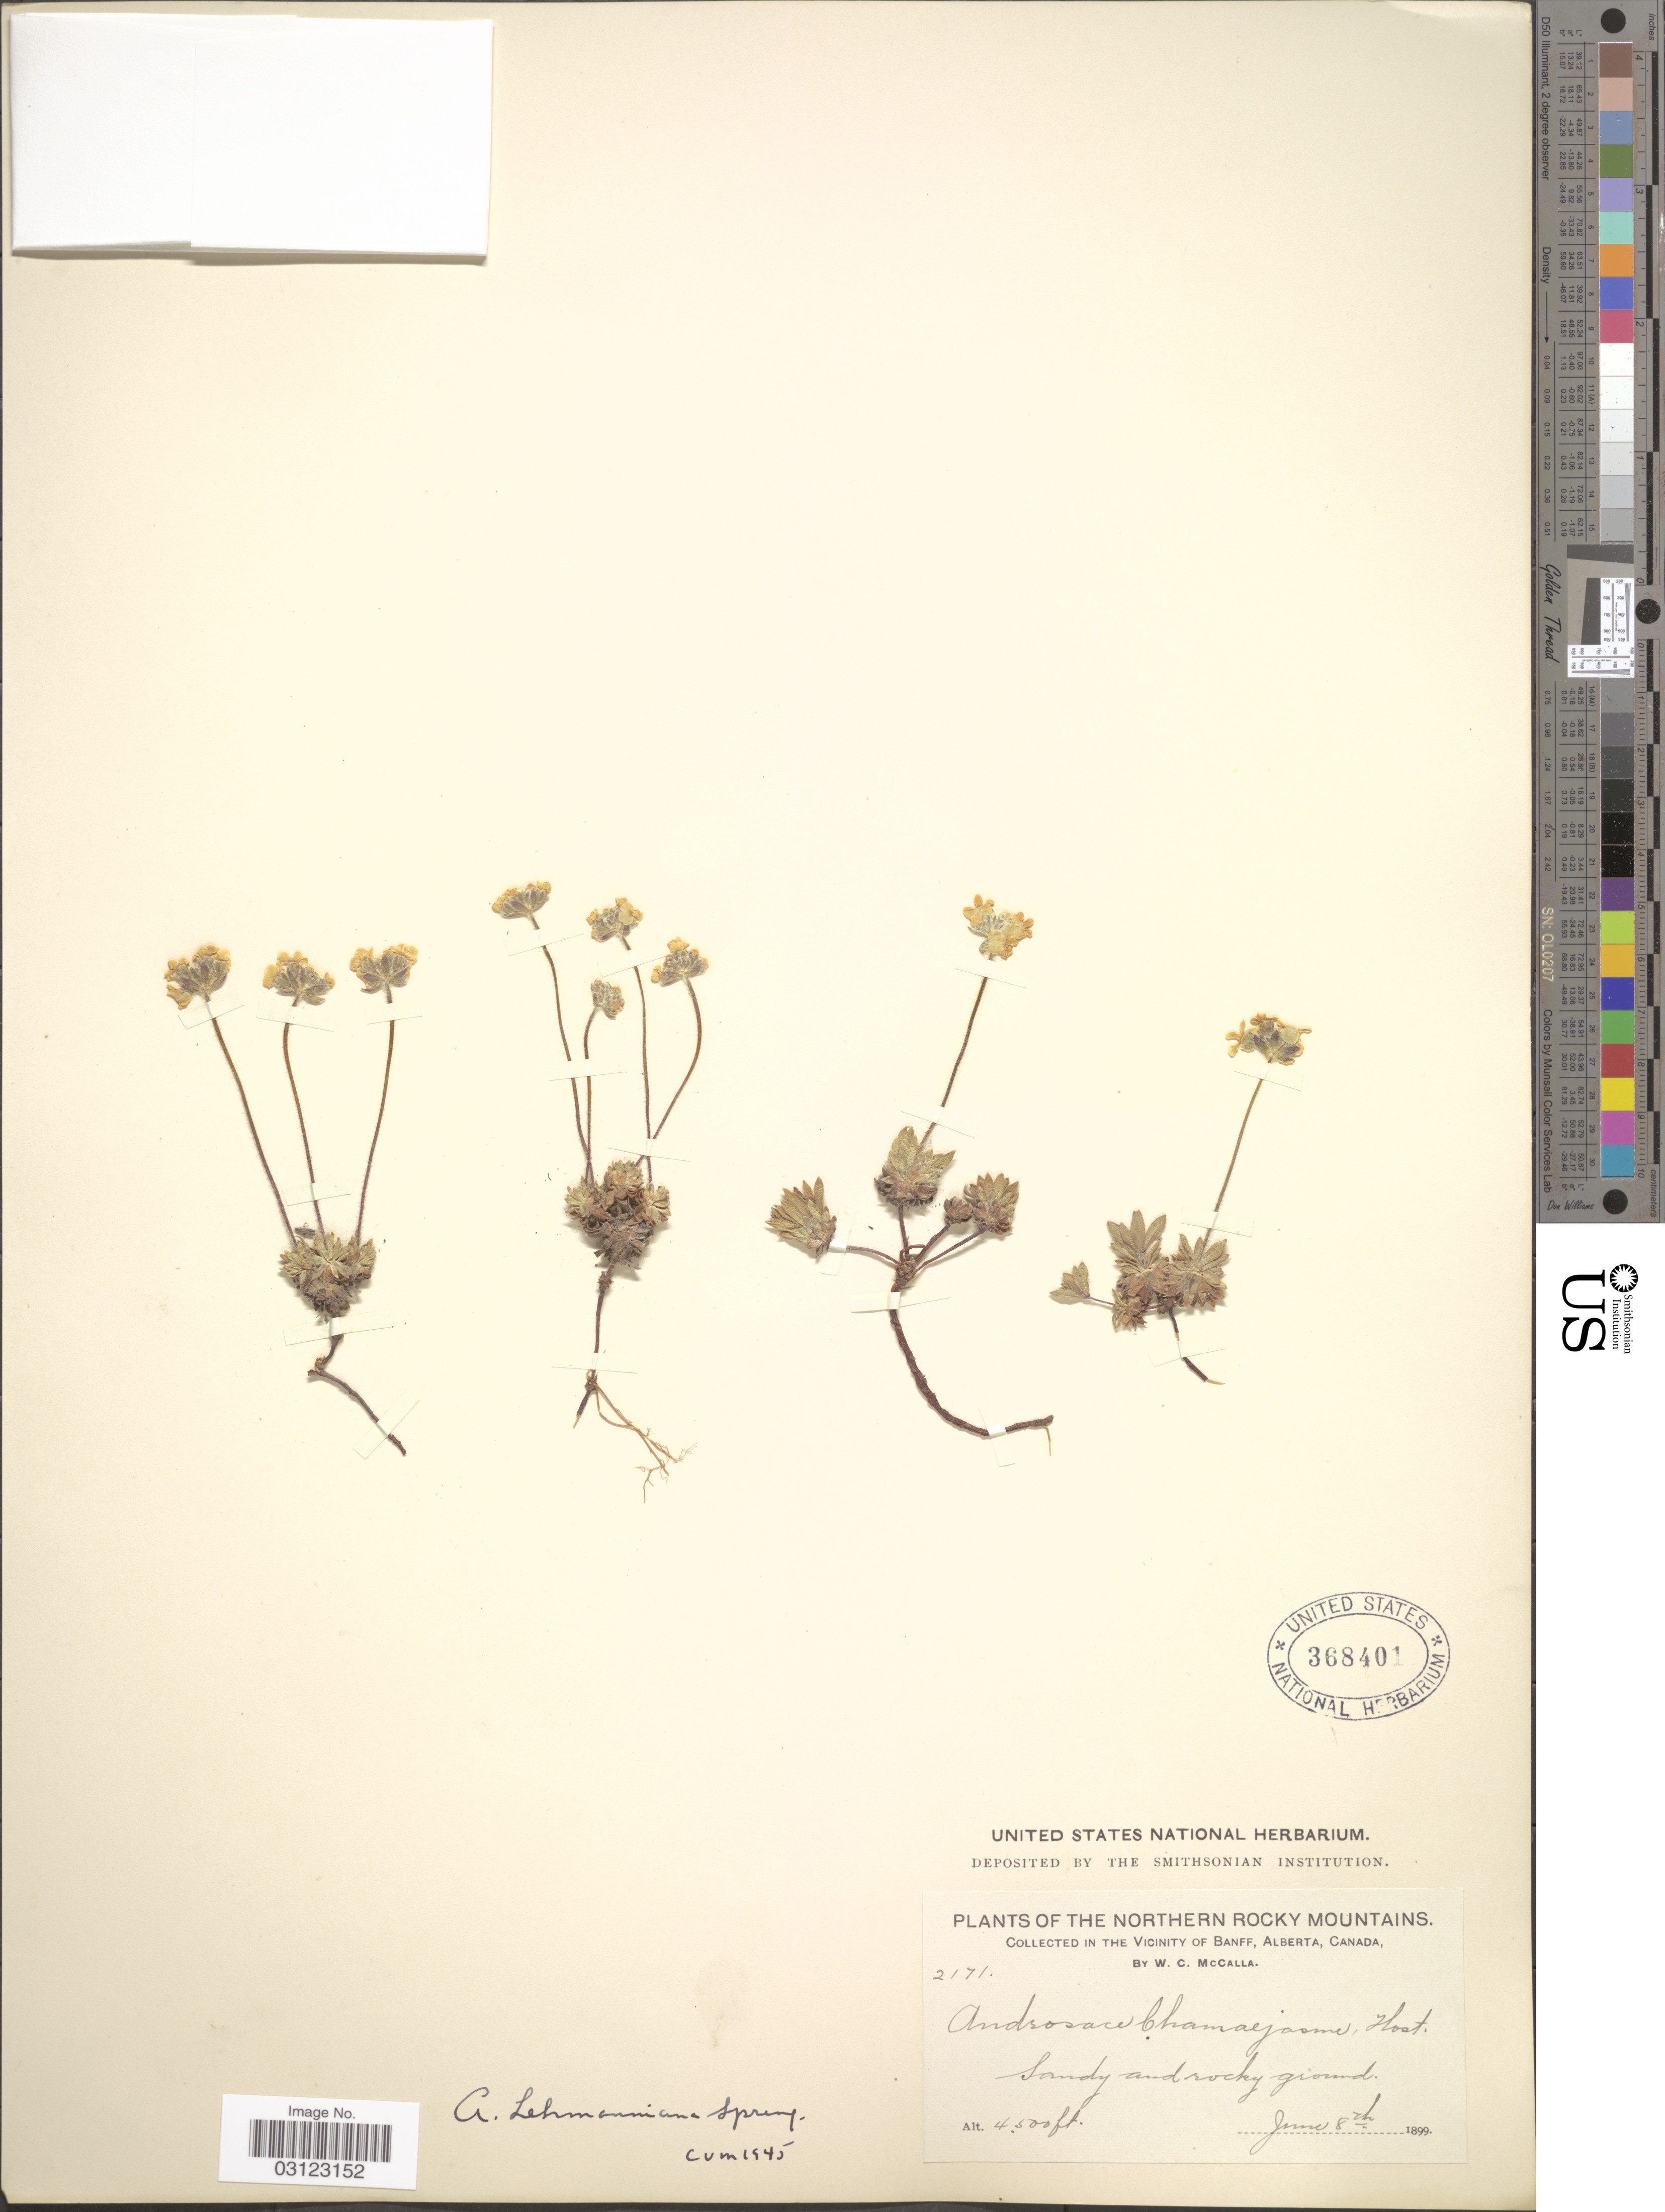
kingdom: Plantae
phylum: Tracheophyta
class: Magnoliopsida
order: Ericales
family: Primulaceae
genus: Androsace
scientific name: Androsace lehmanniana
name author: Spreng.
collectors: W. McCalla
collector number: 2171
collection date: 1899-06-08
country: Canada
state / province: Alberta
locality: The Northern Rocky Mountains. Vicinity of Banff.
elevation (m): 1372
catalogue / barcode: US 368401